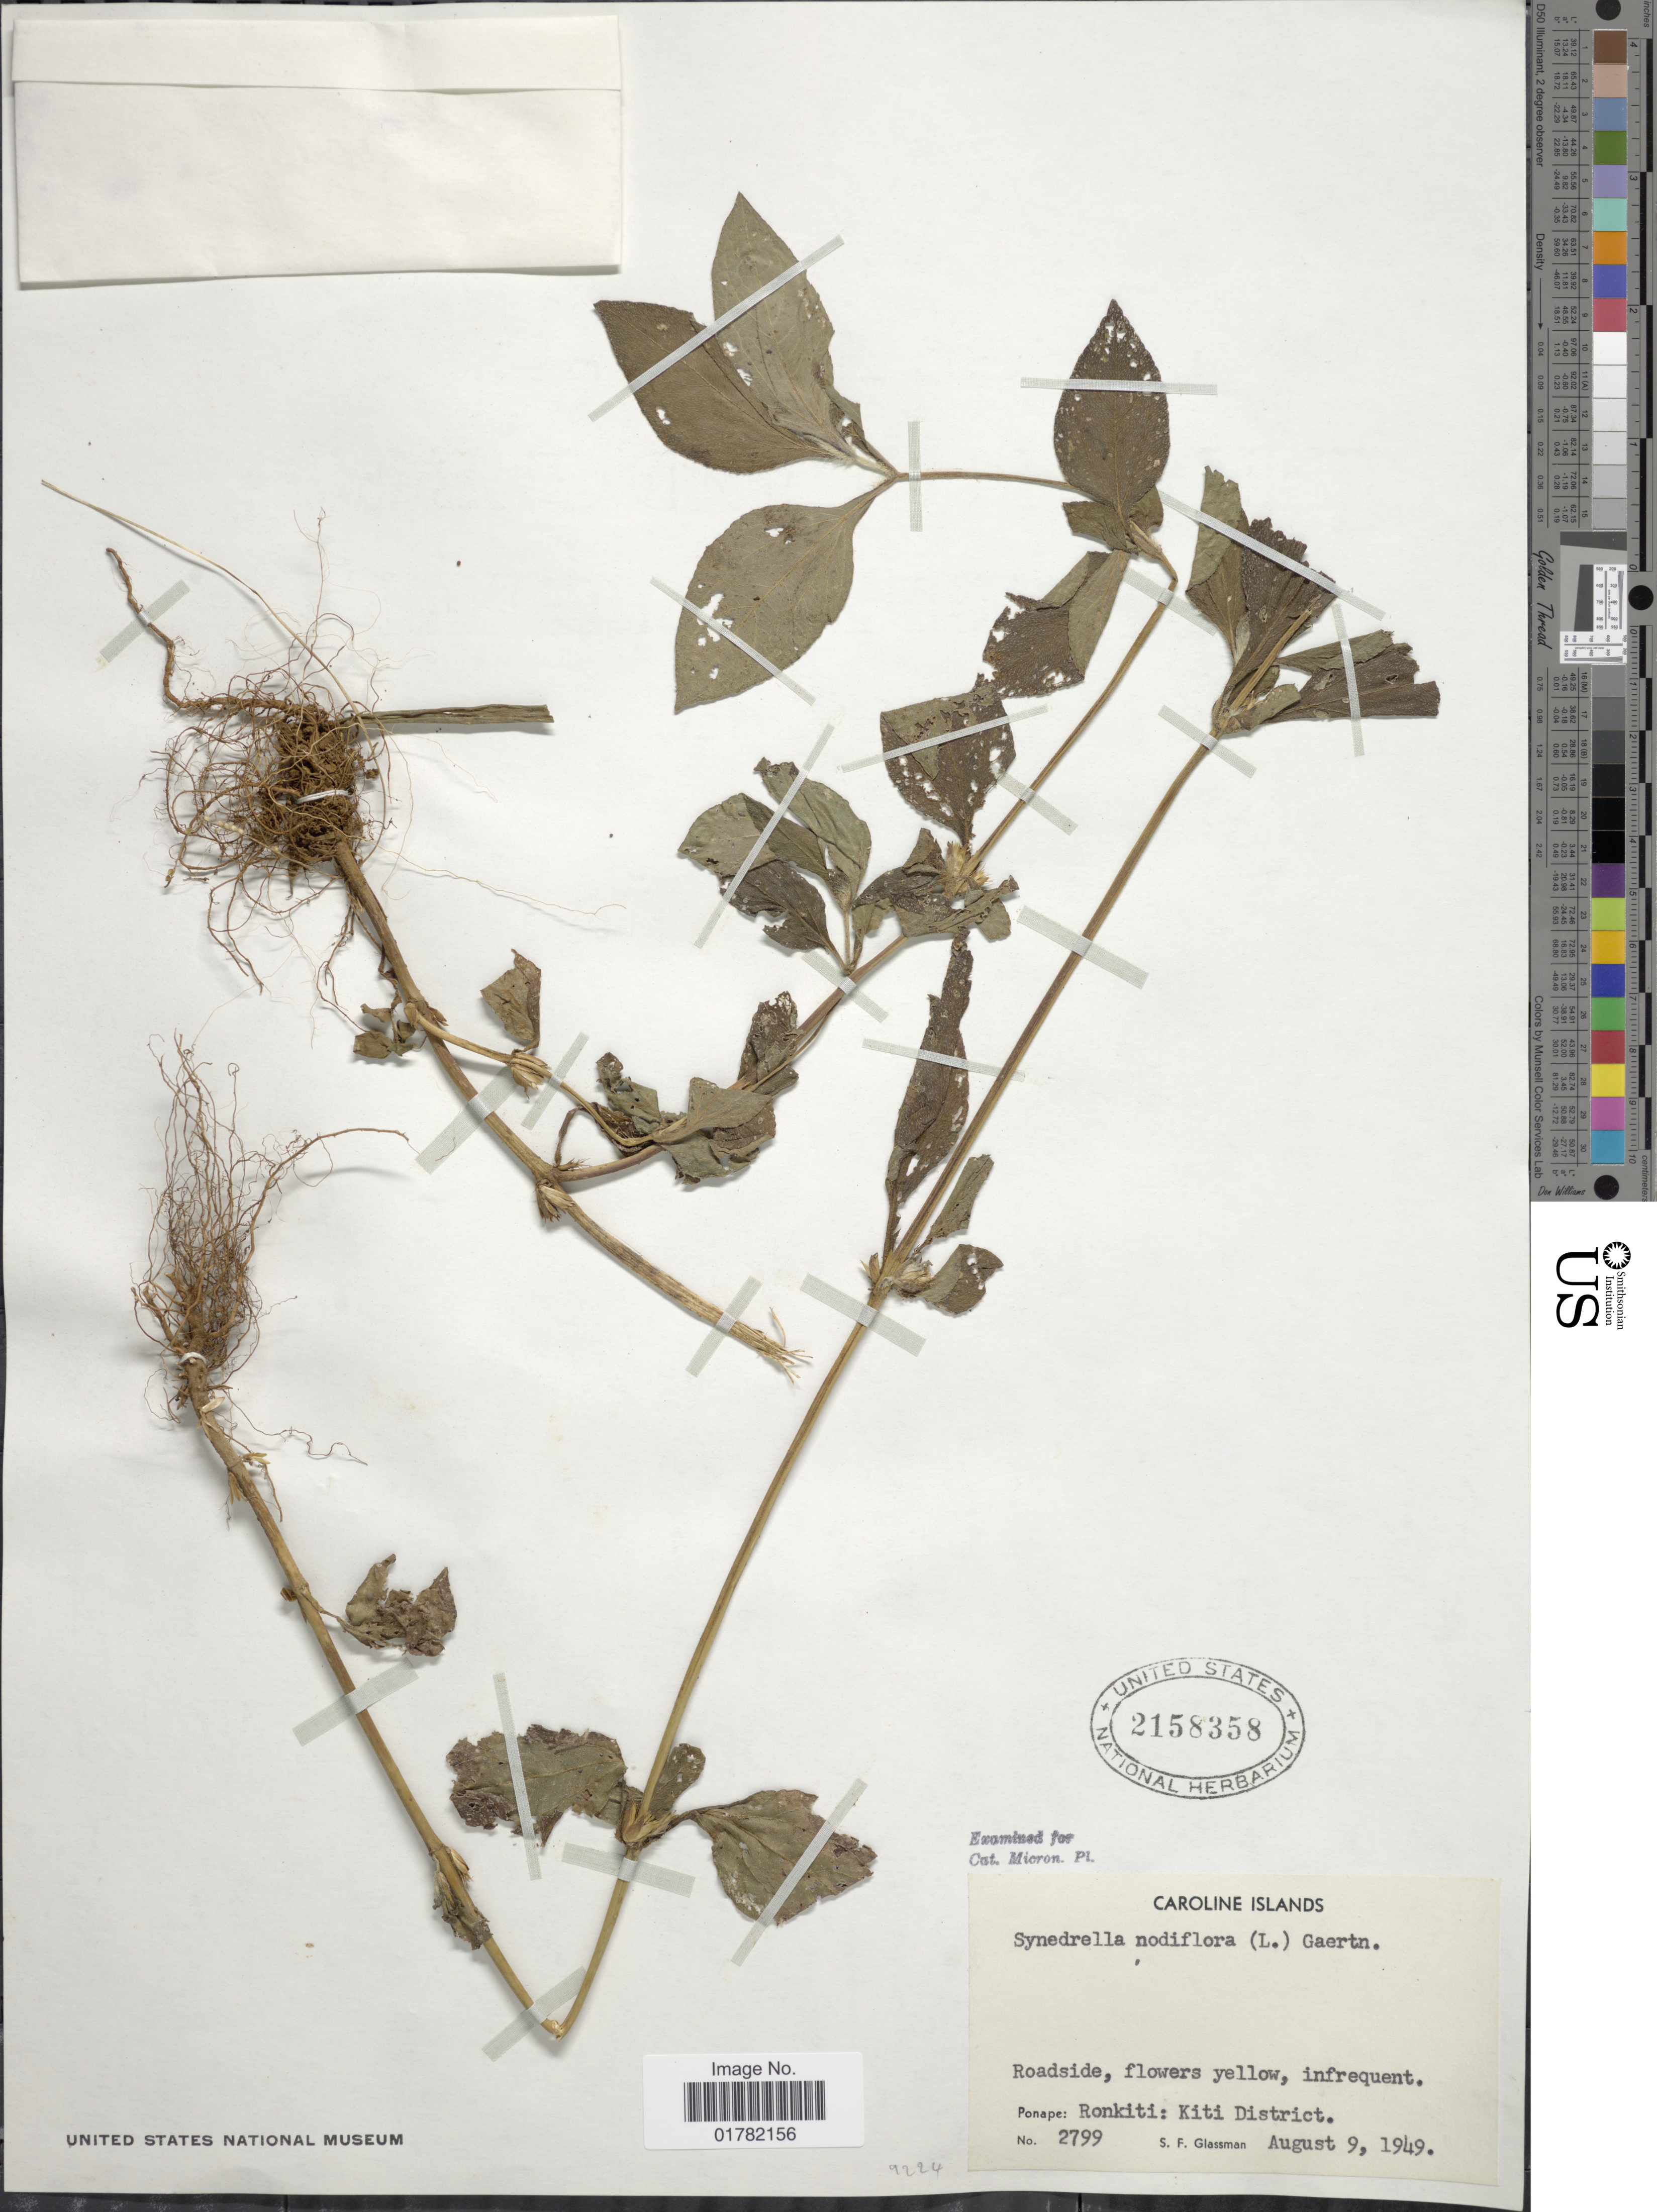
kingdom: Plantae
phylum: Tracheophyta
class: Magnoliopsida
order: Asterales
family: Asteraceae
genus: Synedrella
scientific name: Synedrella nodiflora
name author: (L.) Gaertn.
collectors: S. F. Glassman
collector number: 2799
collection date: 1949-08-09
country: Micronesia, Federated States of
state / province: Pohnpei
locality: Caroline Islands, Roadside, Ponape: Ronkiti: Kiti District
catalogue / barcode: US 2158358